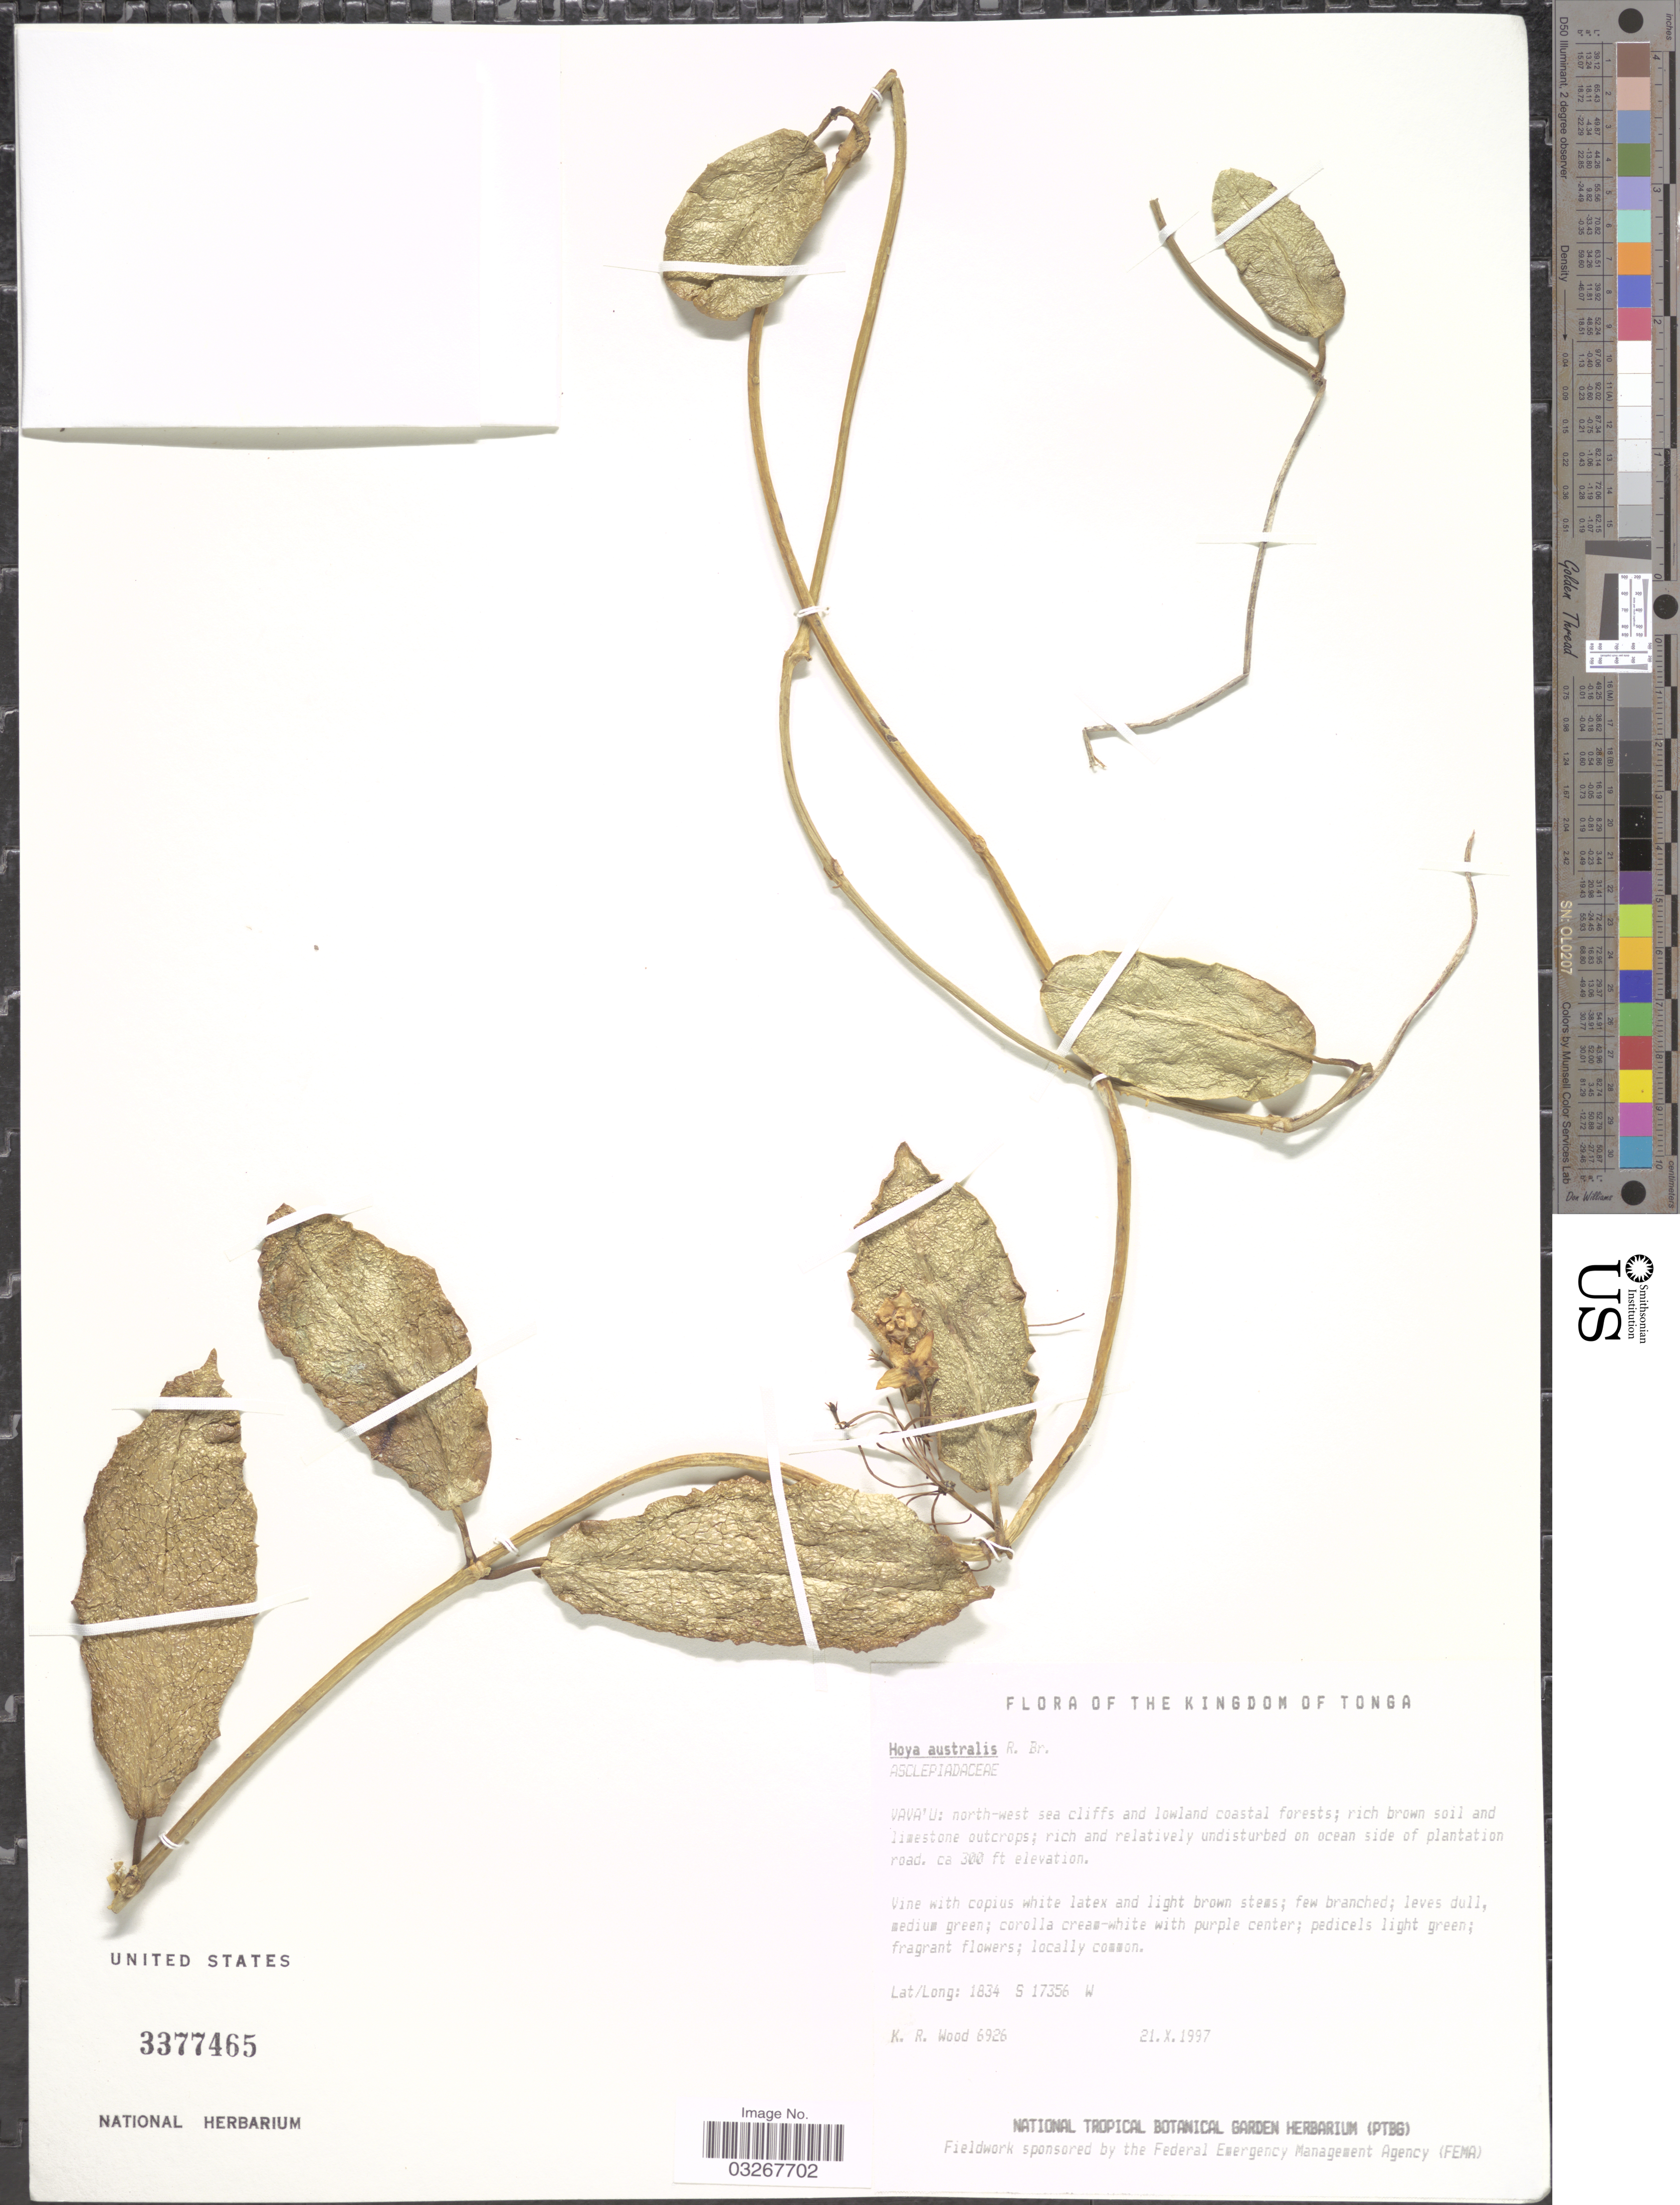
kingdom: Plantae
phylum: Tracheophyta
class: Magnoliopsida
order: Gentianales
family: Apocynaceae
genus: Hoya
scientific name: Hoya australis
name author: R. Br. ex J. Traill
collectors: K. R. Wood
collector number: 6926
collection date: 1997-10-21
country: Tonga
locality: Vava'u: north-west sea cliffs and lowland coastal forests. On ocean side of plantation road.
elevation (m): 91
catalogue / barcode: US 3377465